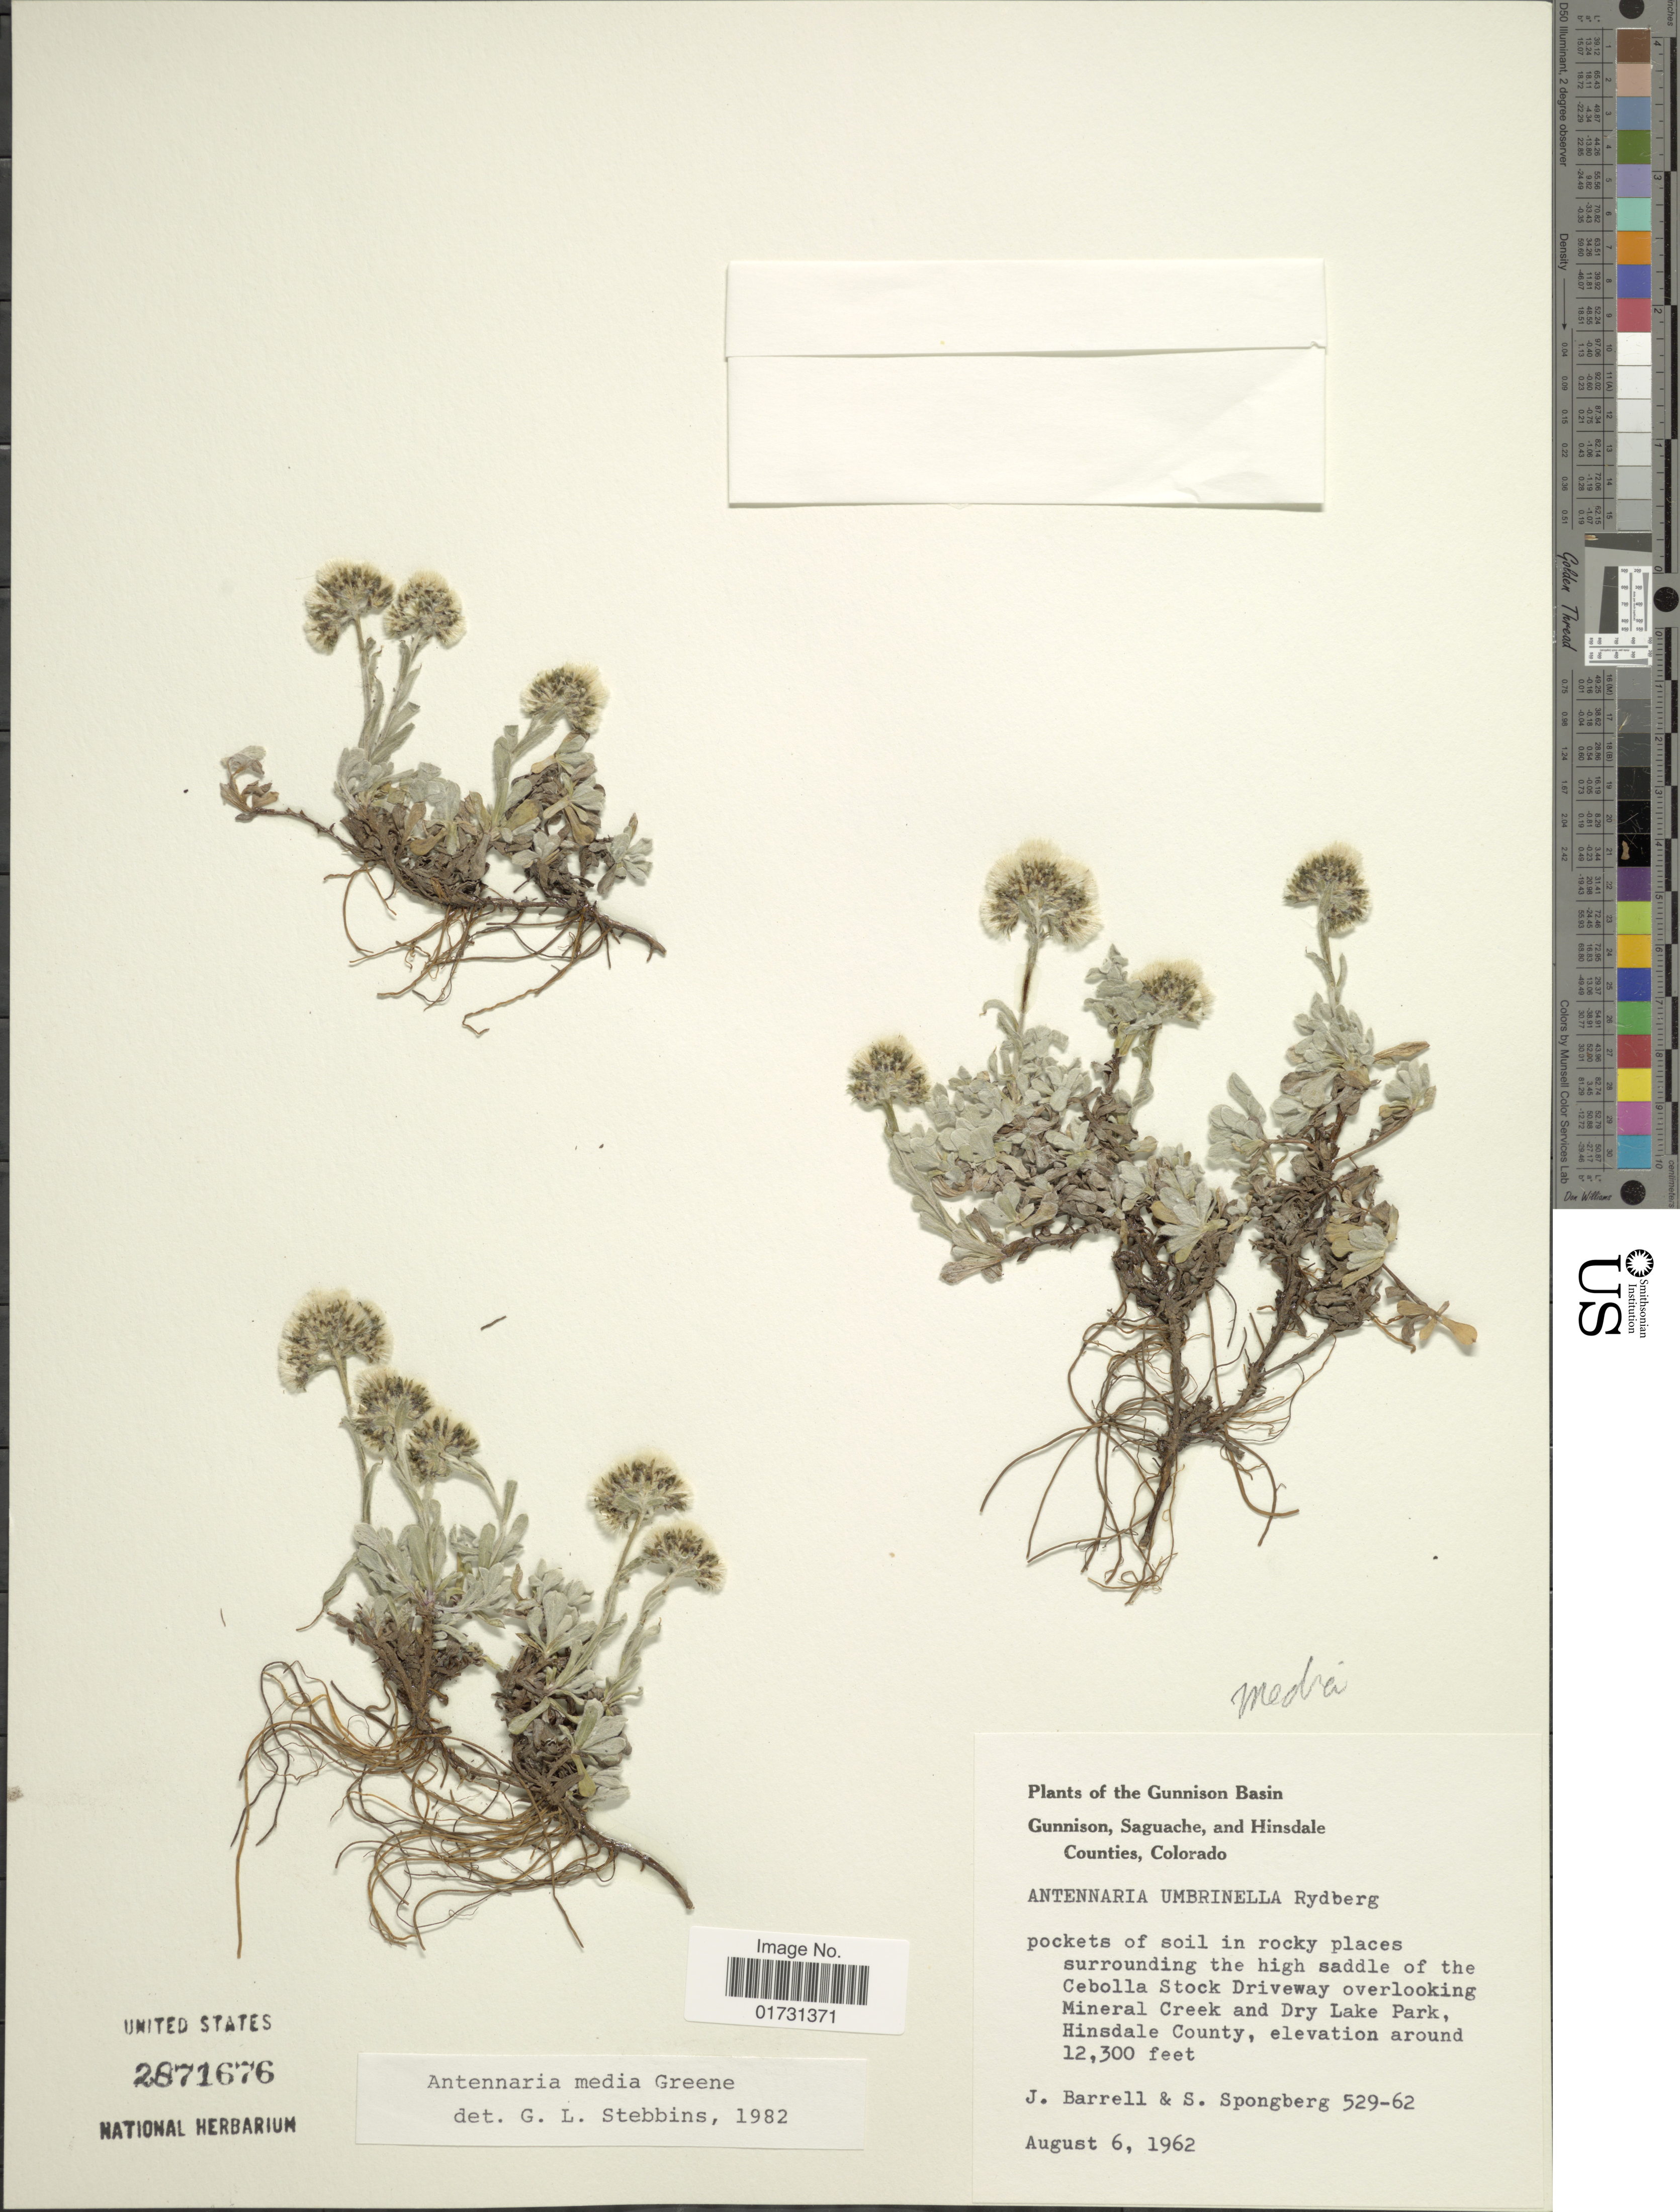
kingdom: Plantae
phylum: Tracheophyta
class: Magnoliopsida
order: Asterales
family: Asteraceae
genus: Antennaria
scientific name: Antennaria media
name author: Greene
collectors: J. Barrell & S. A.Spongberg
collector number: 529-62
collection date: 1962-08-06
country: United States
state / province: Colorado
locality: Gunnison Basin, high saddle of the Cebolla Stock Driveway overlooking Mineral Creek and Dry Lake Park, Hinsdale County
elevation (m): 3749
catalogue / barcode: US 2871676